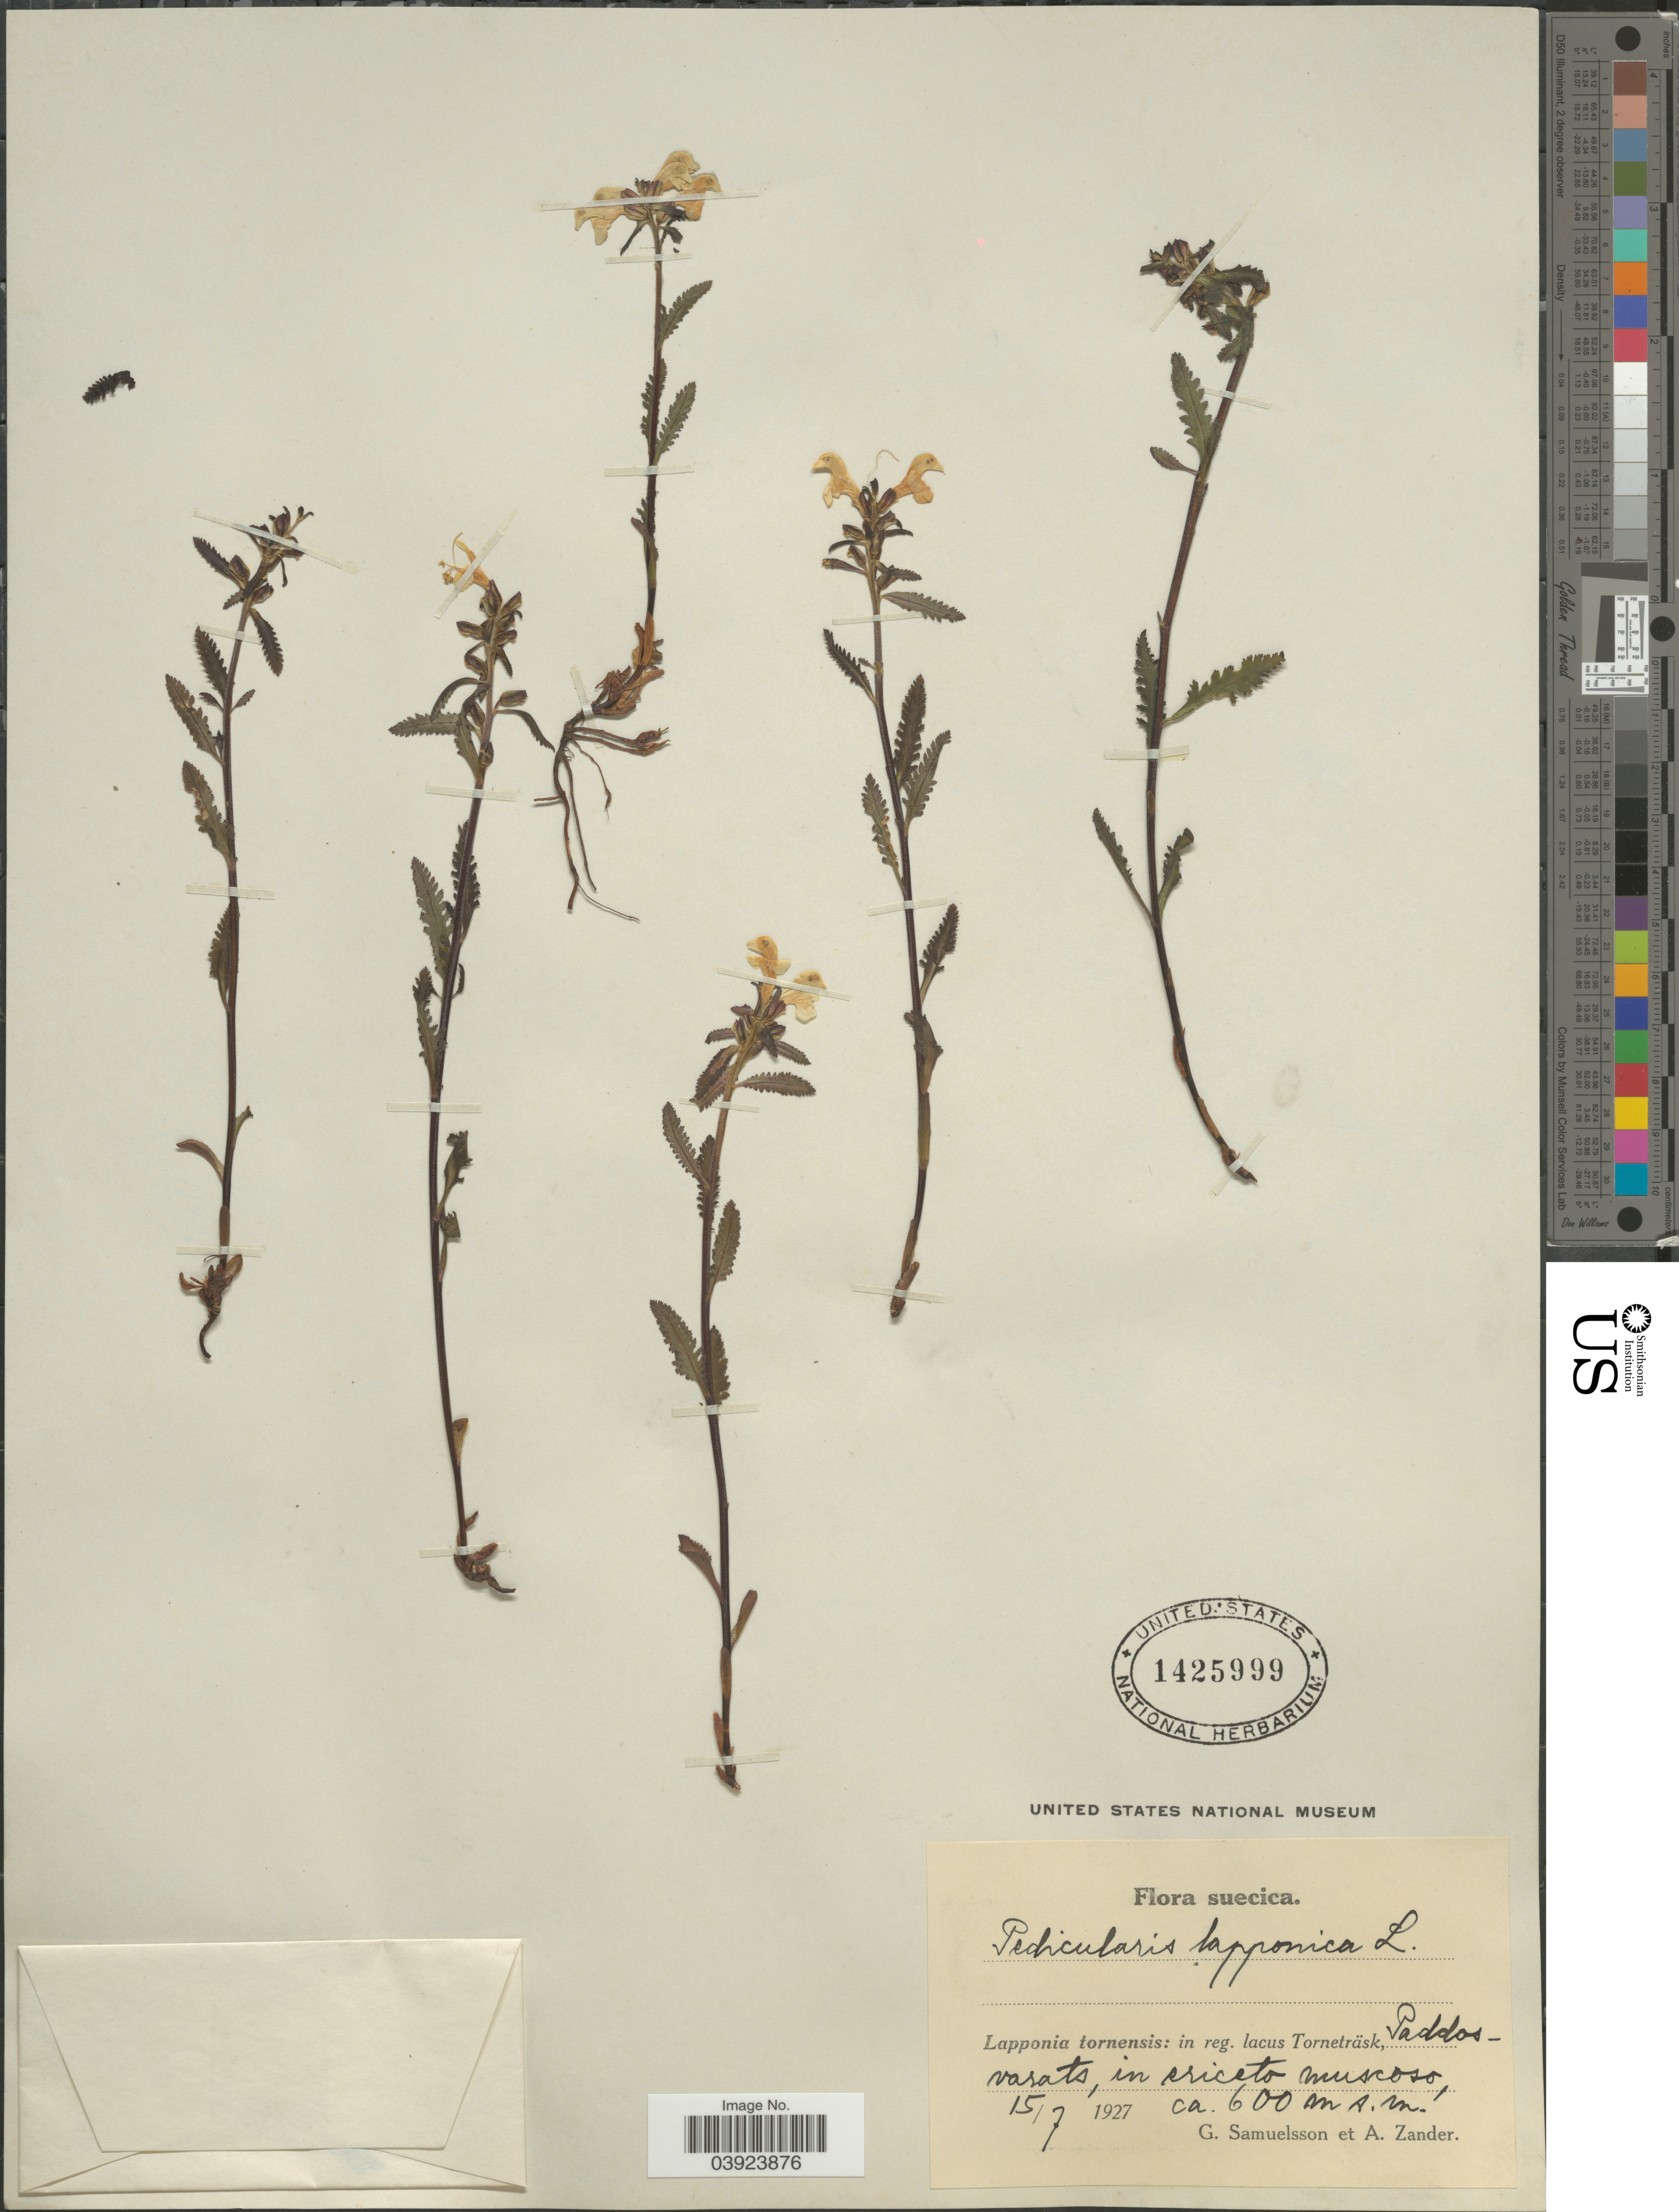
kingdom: Plantae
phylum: Tracheophyta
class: Magnoliopsida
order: Lamiales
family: Orobanchaceae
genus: Pedicularis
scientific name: Pedicularis lapponica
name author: L.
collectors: G. Samuelsson & A. Zander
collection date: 1927-07-15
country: Sweden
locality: Suecica. Lapponia tornensis: in reg. lacus Torneträsk, Paddosvarats.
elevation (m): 600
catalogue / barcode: US 1425999